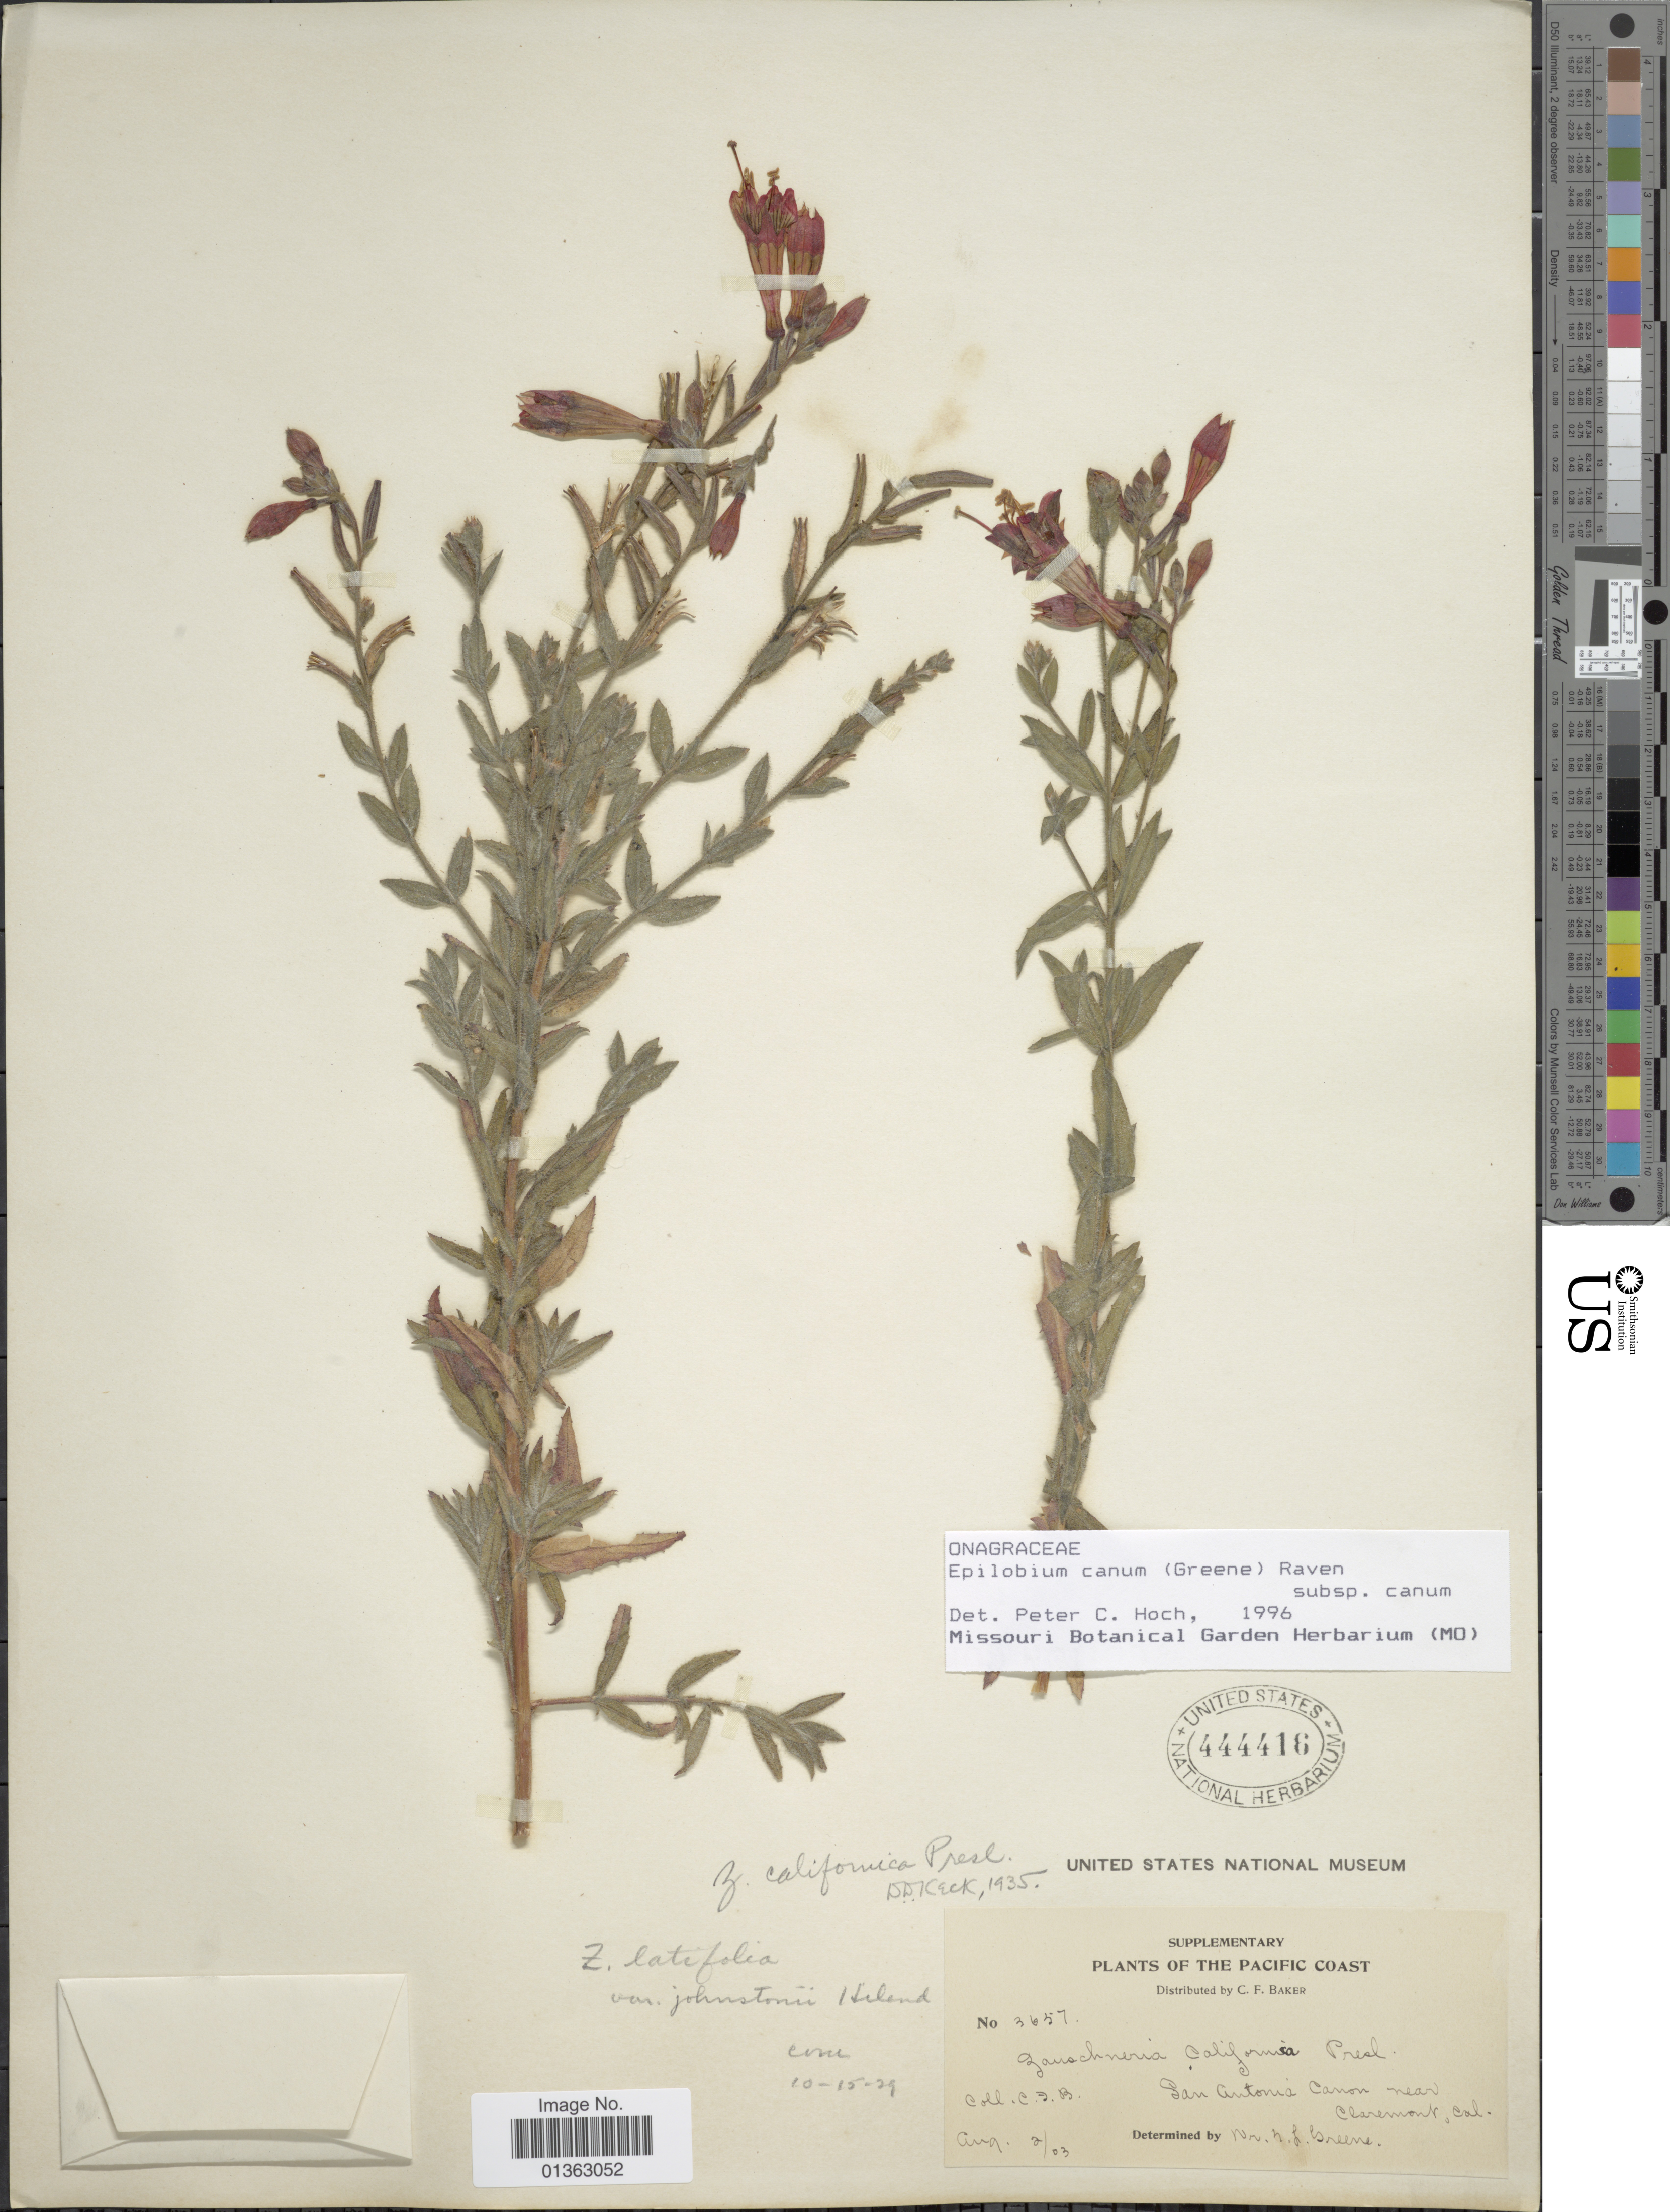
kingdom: Plantae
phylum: Tracheophyta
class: Magnoliopsida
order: Myrtales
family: Onagraceae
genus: Epilobium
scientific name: Epilobium canum subsp. canum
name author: (Greene) P.H. Raven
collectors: C. F. Baker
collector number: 3657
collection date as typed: Transcribed d/m/y: 2/8/3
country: United States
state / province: California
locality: San Antonia Canon near Claremont, Cal.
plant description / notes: Corrected "San Centonia Canon" to "San Antonia Canon."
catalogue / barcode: US 444416